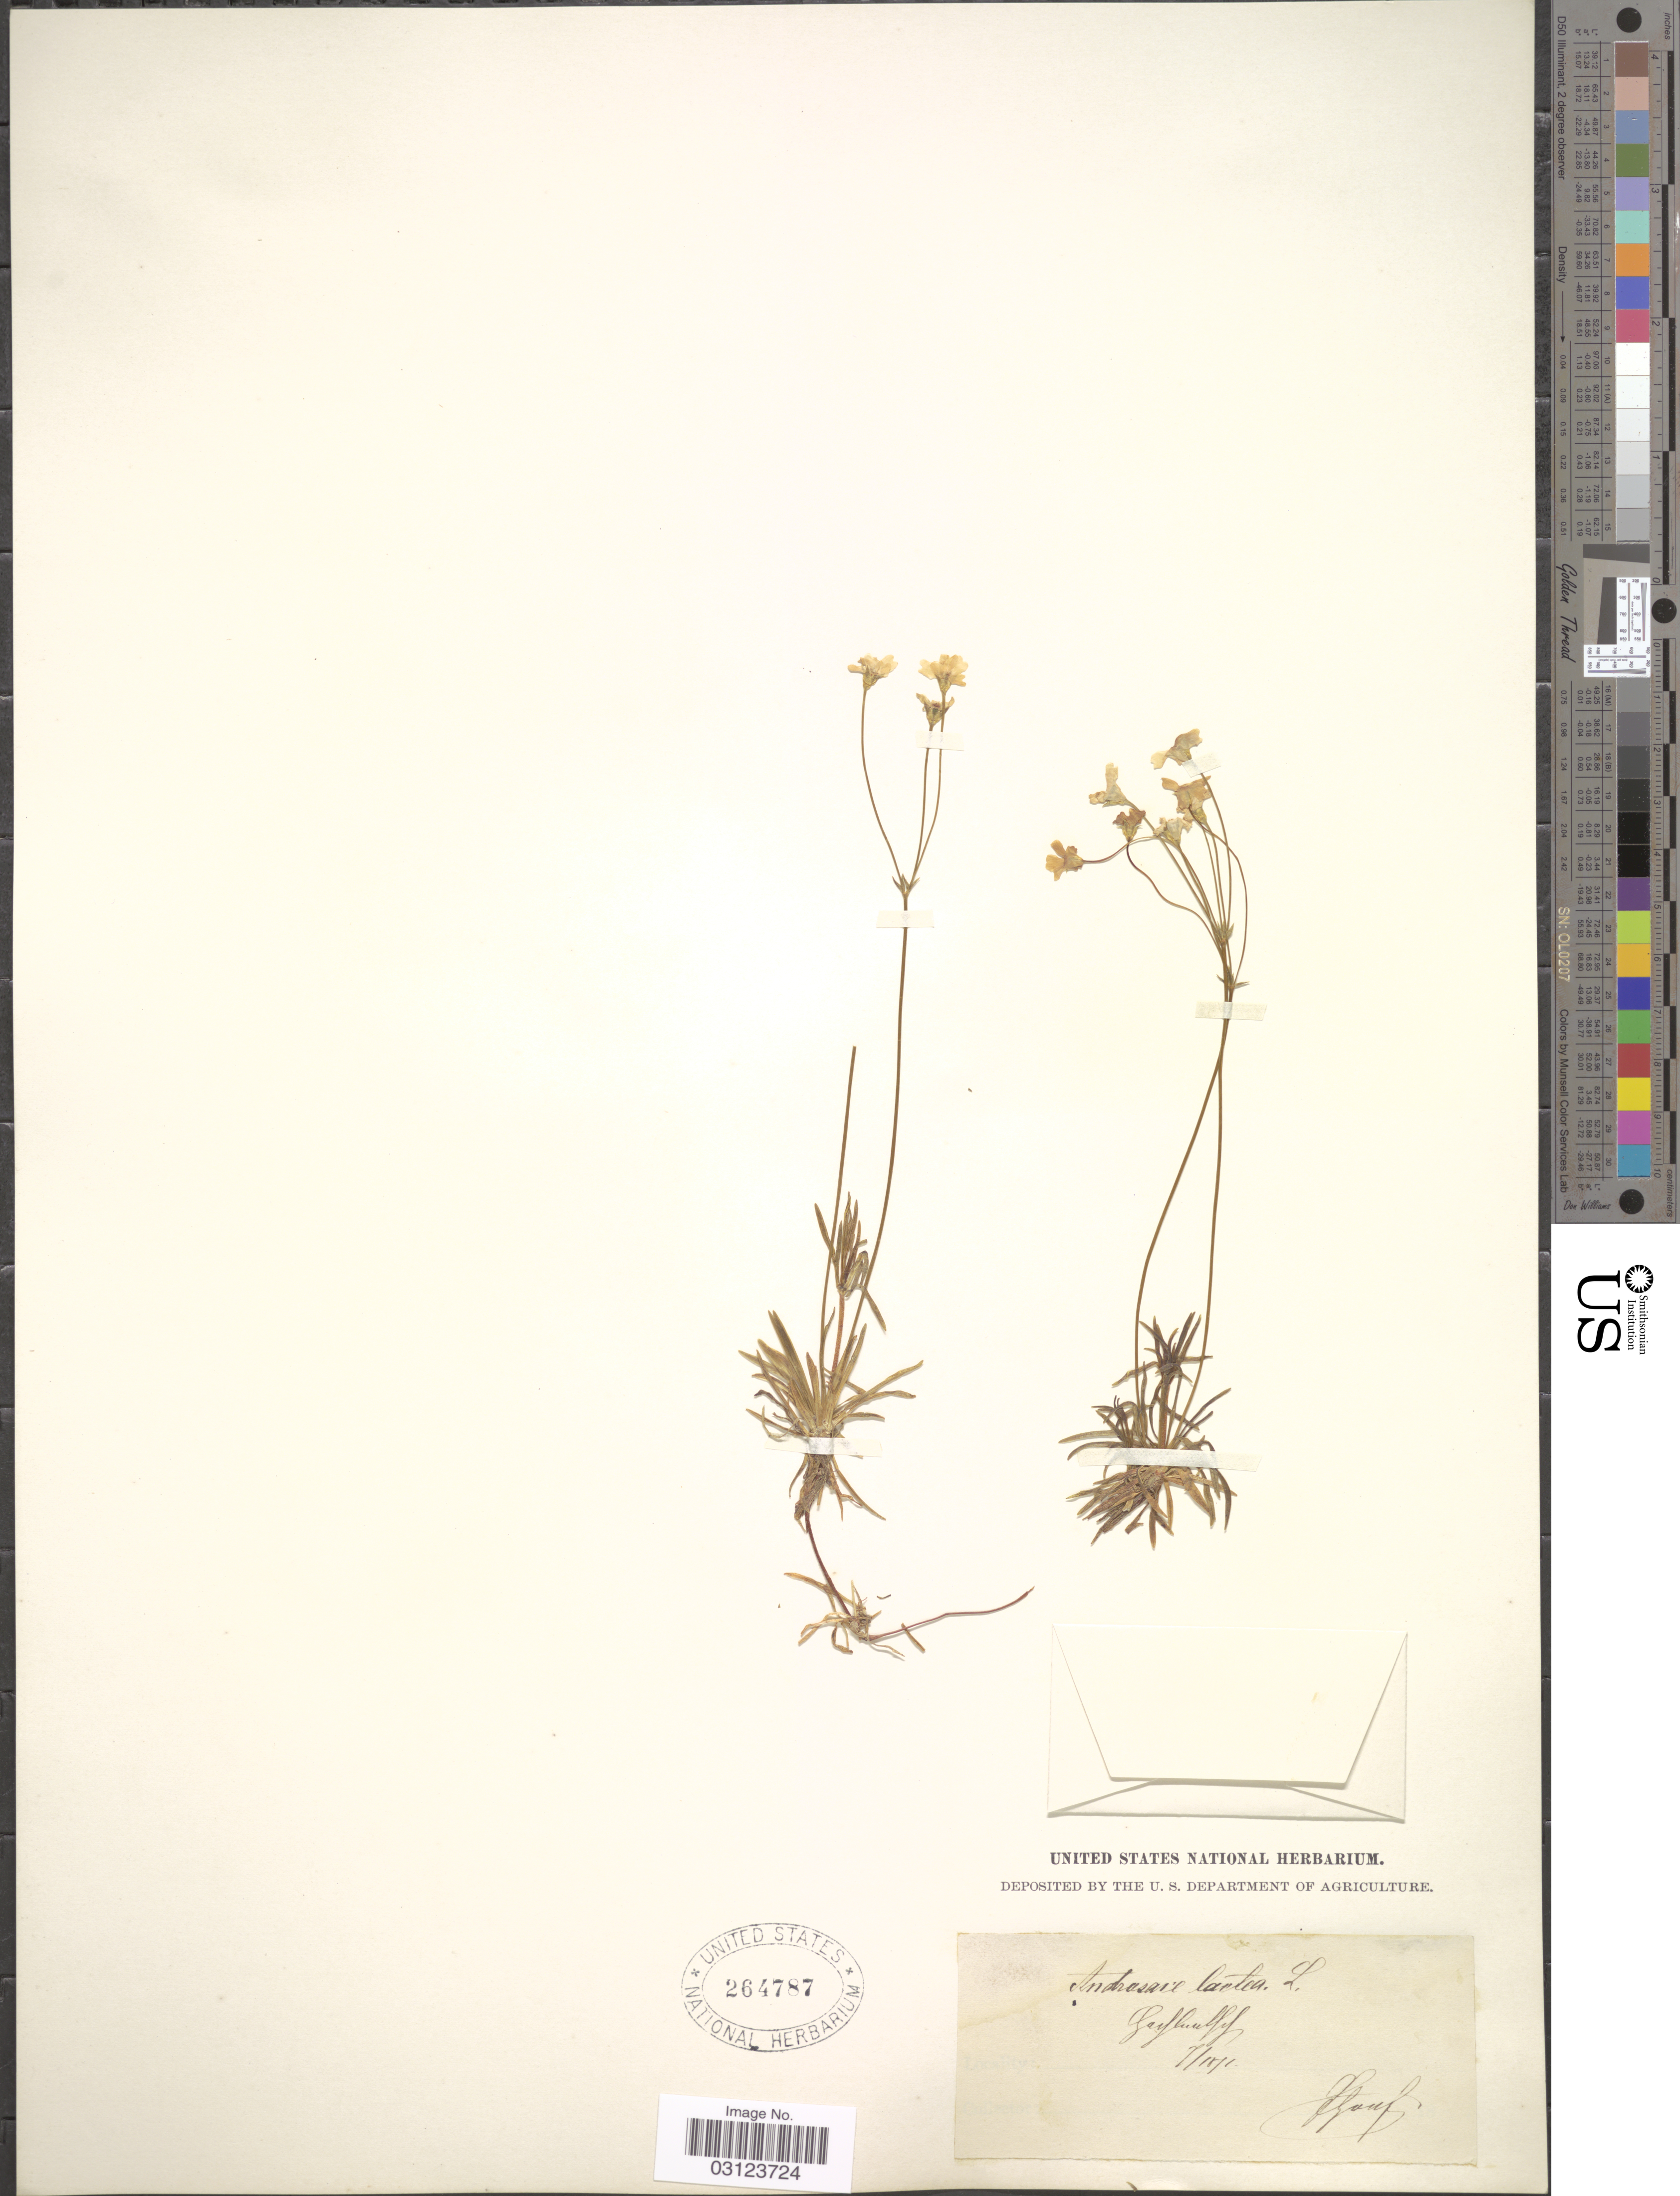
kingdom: Plantae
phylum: Tracheophyta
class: Magnoliopsida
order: Ericales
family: Primulaceae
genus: Androsace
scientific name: Androsace lactea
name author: L.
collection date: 1871-07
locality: Garfluullef. [interpreted]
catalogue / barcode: US 264787